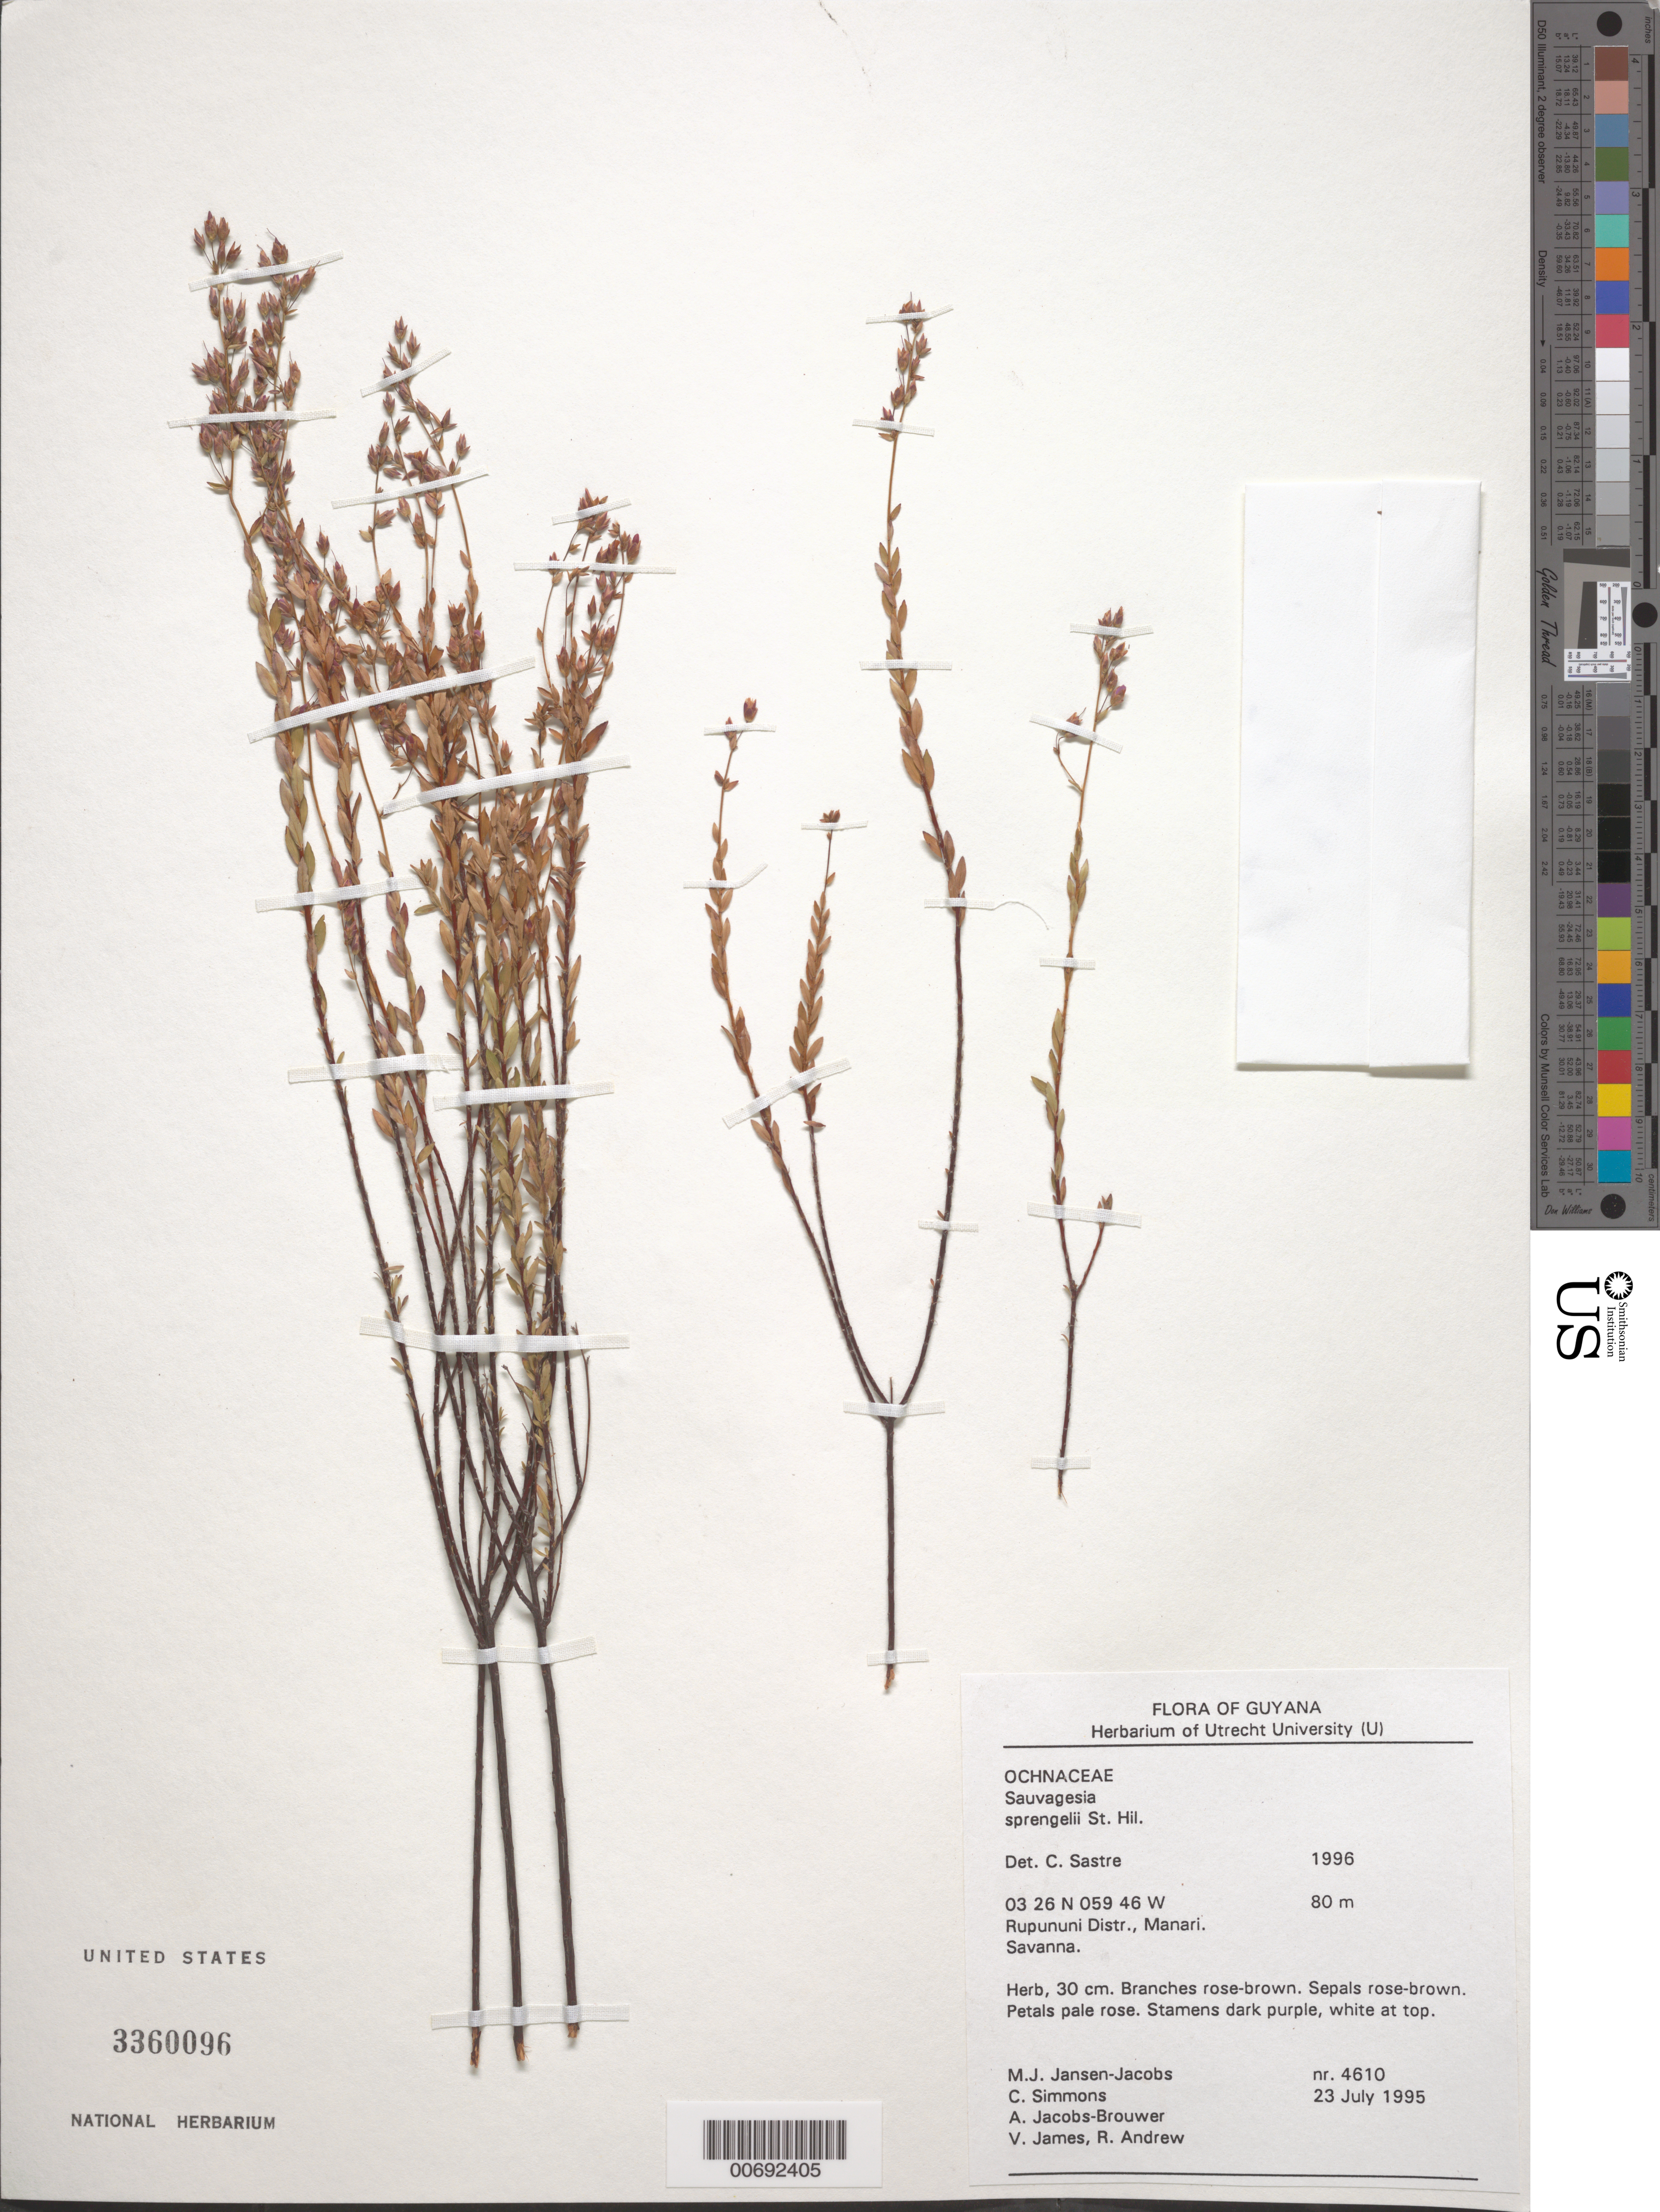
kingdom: Plantae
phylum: Tracheophyta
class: Magnoliopsida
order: Malpighiales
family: Ochnaceae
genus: Sauvagesia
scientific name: Sauvagesia sprengelii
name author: A. St.-Hil.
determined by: Sastre, C. H. L.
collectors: M. J. Jansen-Jacobs, C. Simons, A. Jacobs-Brouwer, V. James & R. Andrew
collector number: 4610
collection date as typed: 23-Jul-95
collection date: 1995-07-23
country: Guyana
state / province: U. Takutu-U. Essequibo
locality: Manari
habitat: Savanna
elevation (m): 80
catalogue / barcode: US 3360096